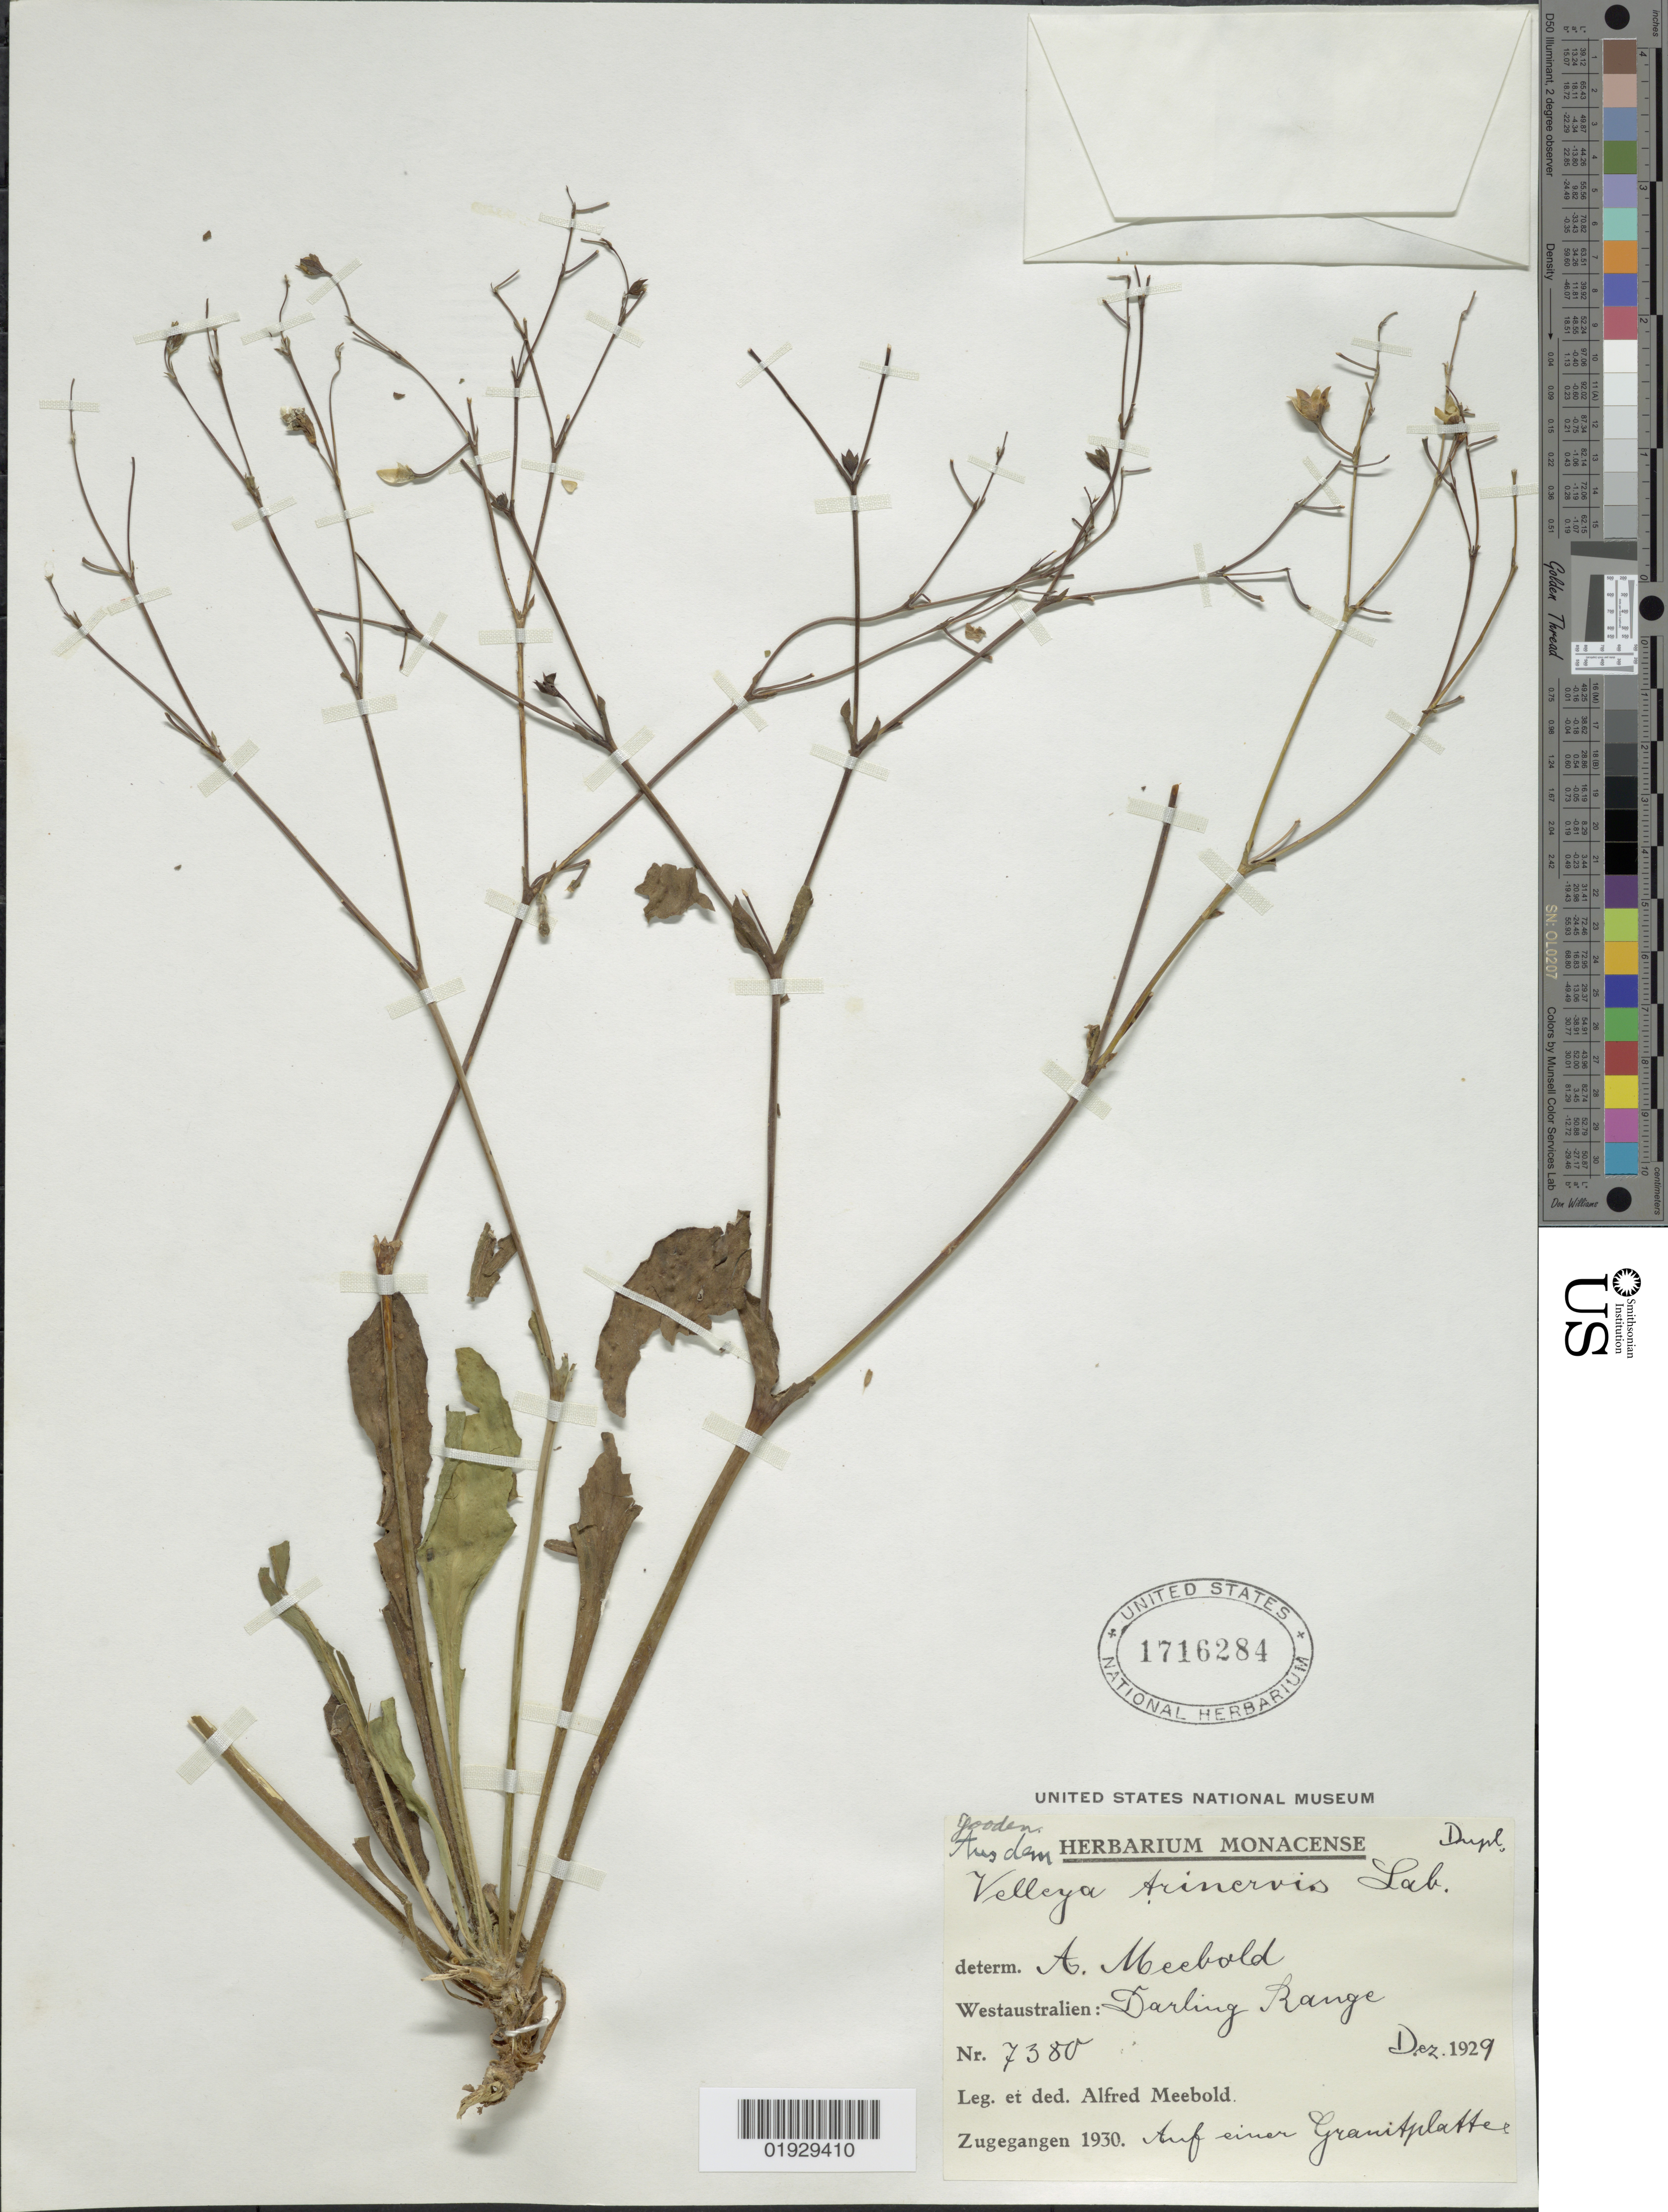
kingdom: Plantae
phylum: Tracheophyta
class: Magnoliopsida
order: Asterales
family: Goodeniaceae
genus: Velleia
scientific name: Velleia trinervis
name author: Labill.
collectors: A. Meebold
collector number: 7380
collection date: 1929-12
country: Australia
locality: Westaustralien: Darling Range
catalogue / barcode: US 1716284